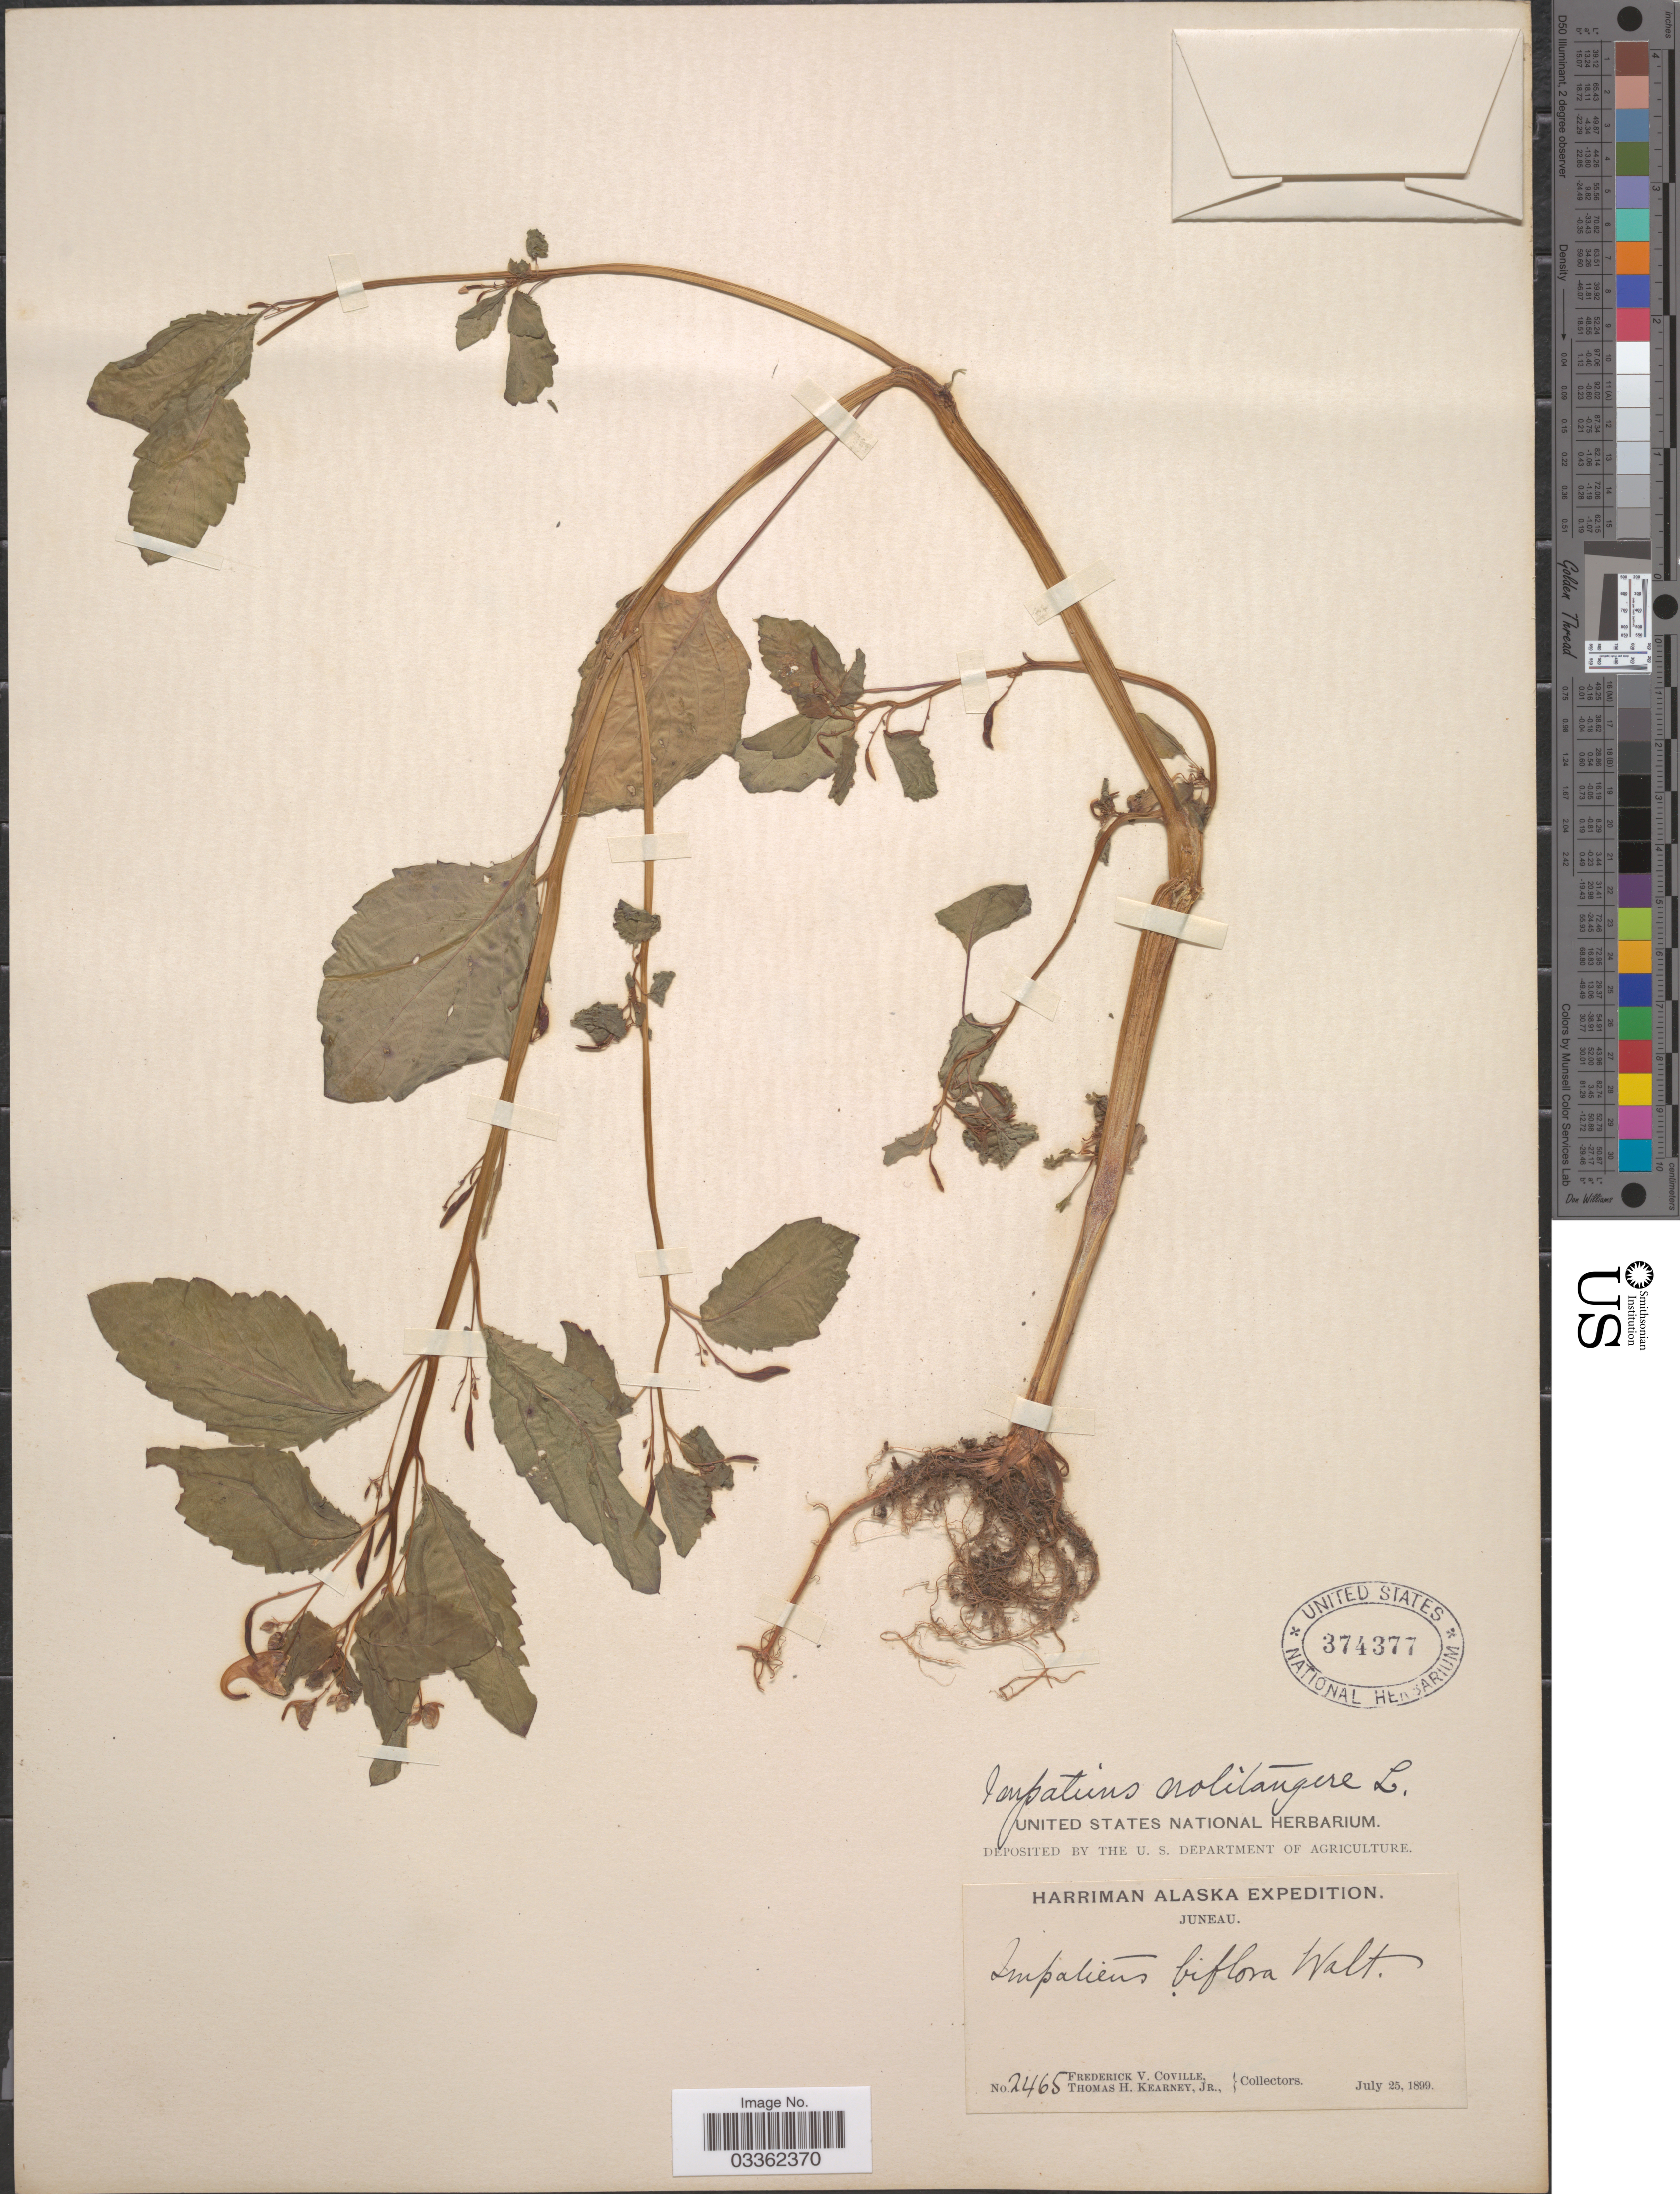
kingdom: Plantae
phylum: Tracheophyta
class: Magnoliopsida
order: Ericales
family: Balsaminaceae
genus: Impatiens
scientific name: Impatiens noli-tangere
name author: L.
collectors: F. V. Coville & T. H. Kearney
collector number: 2465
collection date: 1899-07-25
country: United States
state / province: Alaska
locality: Juneau.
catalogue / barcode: US 374377